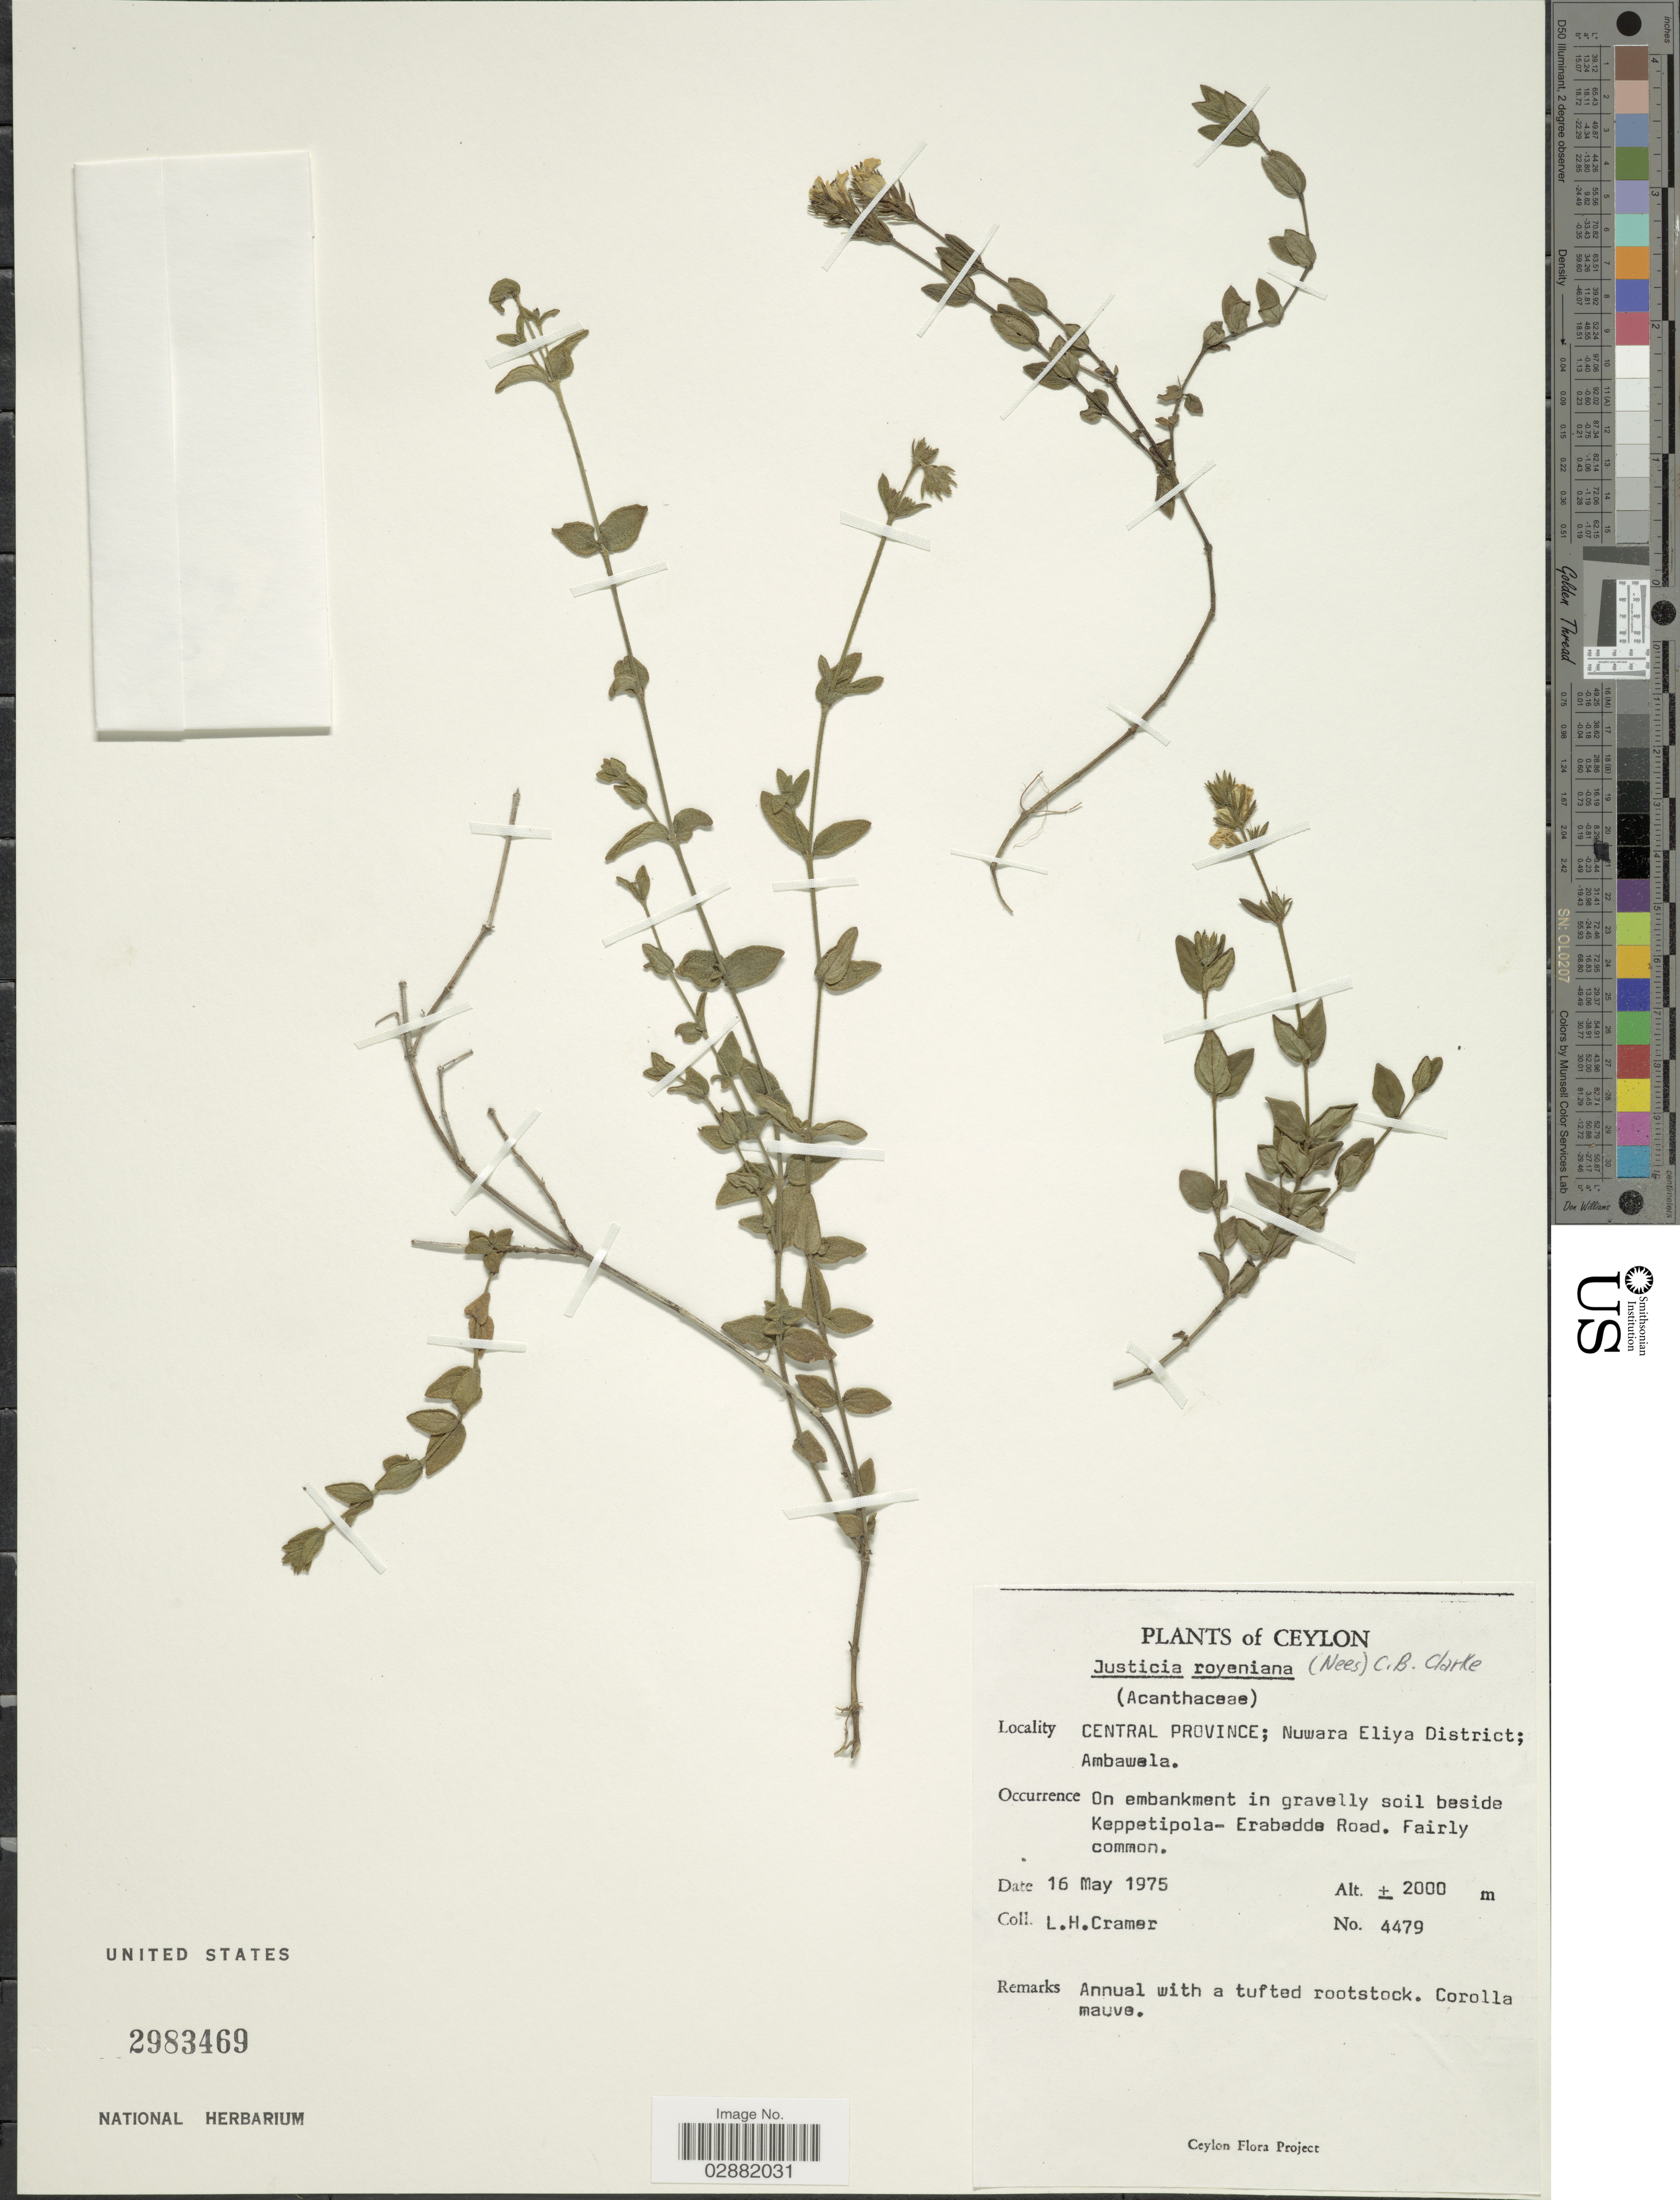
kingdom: Plantae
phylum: Tracheophyta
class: Magnoliopsida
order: Lamiales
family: Acanthaceae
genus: Justicia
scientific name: Justicia royeniana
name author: C.B. Clarke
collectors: L. H. Cramer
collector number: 4479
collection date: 1975-05-16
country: Sri Lanka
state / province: Central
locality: Ceylon, Central Province, Nuwara Eliya District, Ambawela, On embankment in gravelly soil beside Keppetipola-Erabedde Road.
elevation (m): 2000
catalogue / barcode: US 2983469